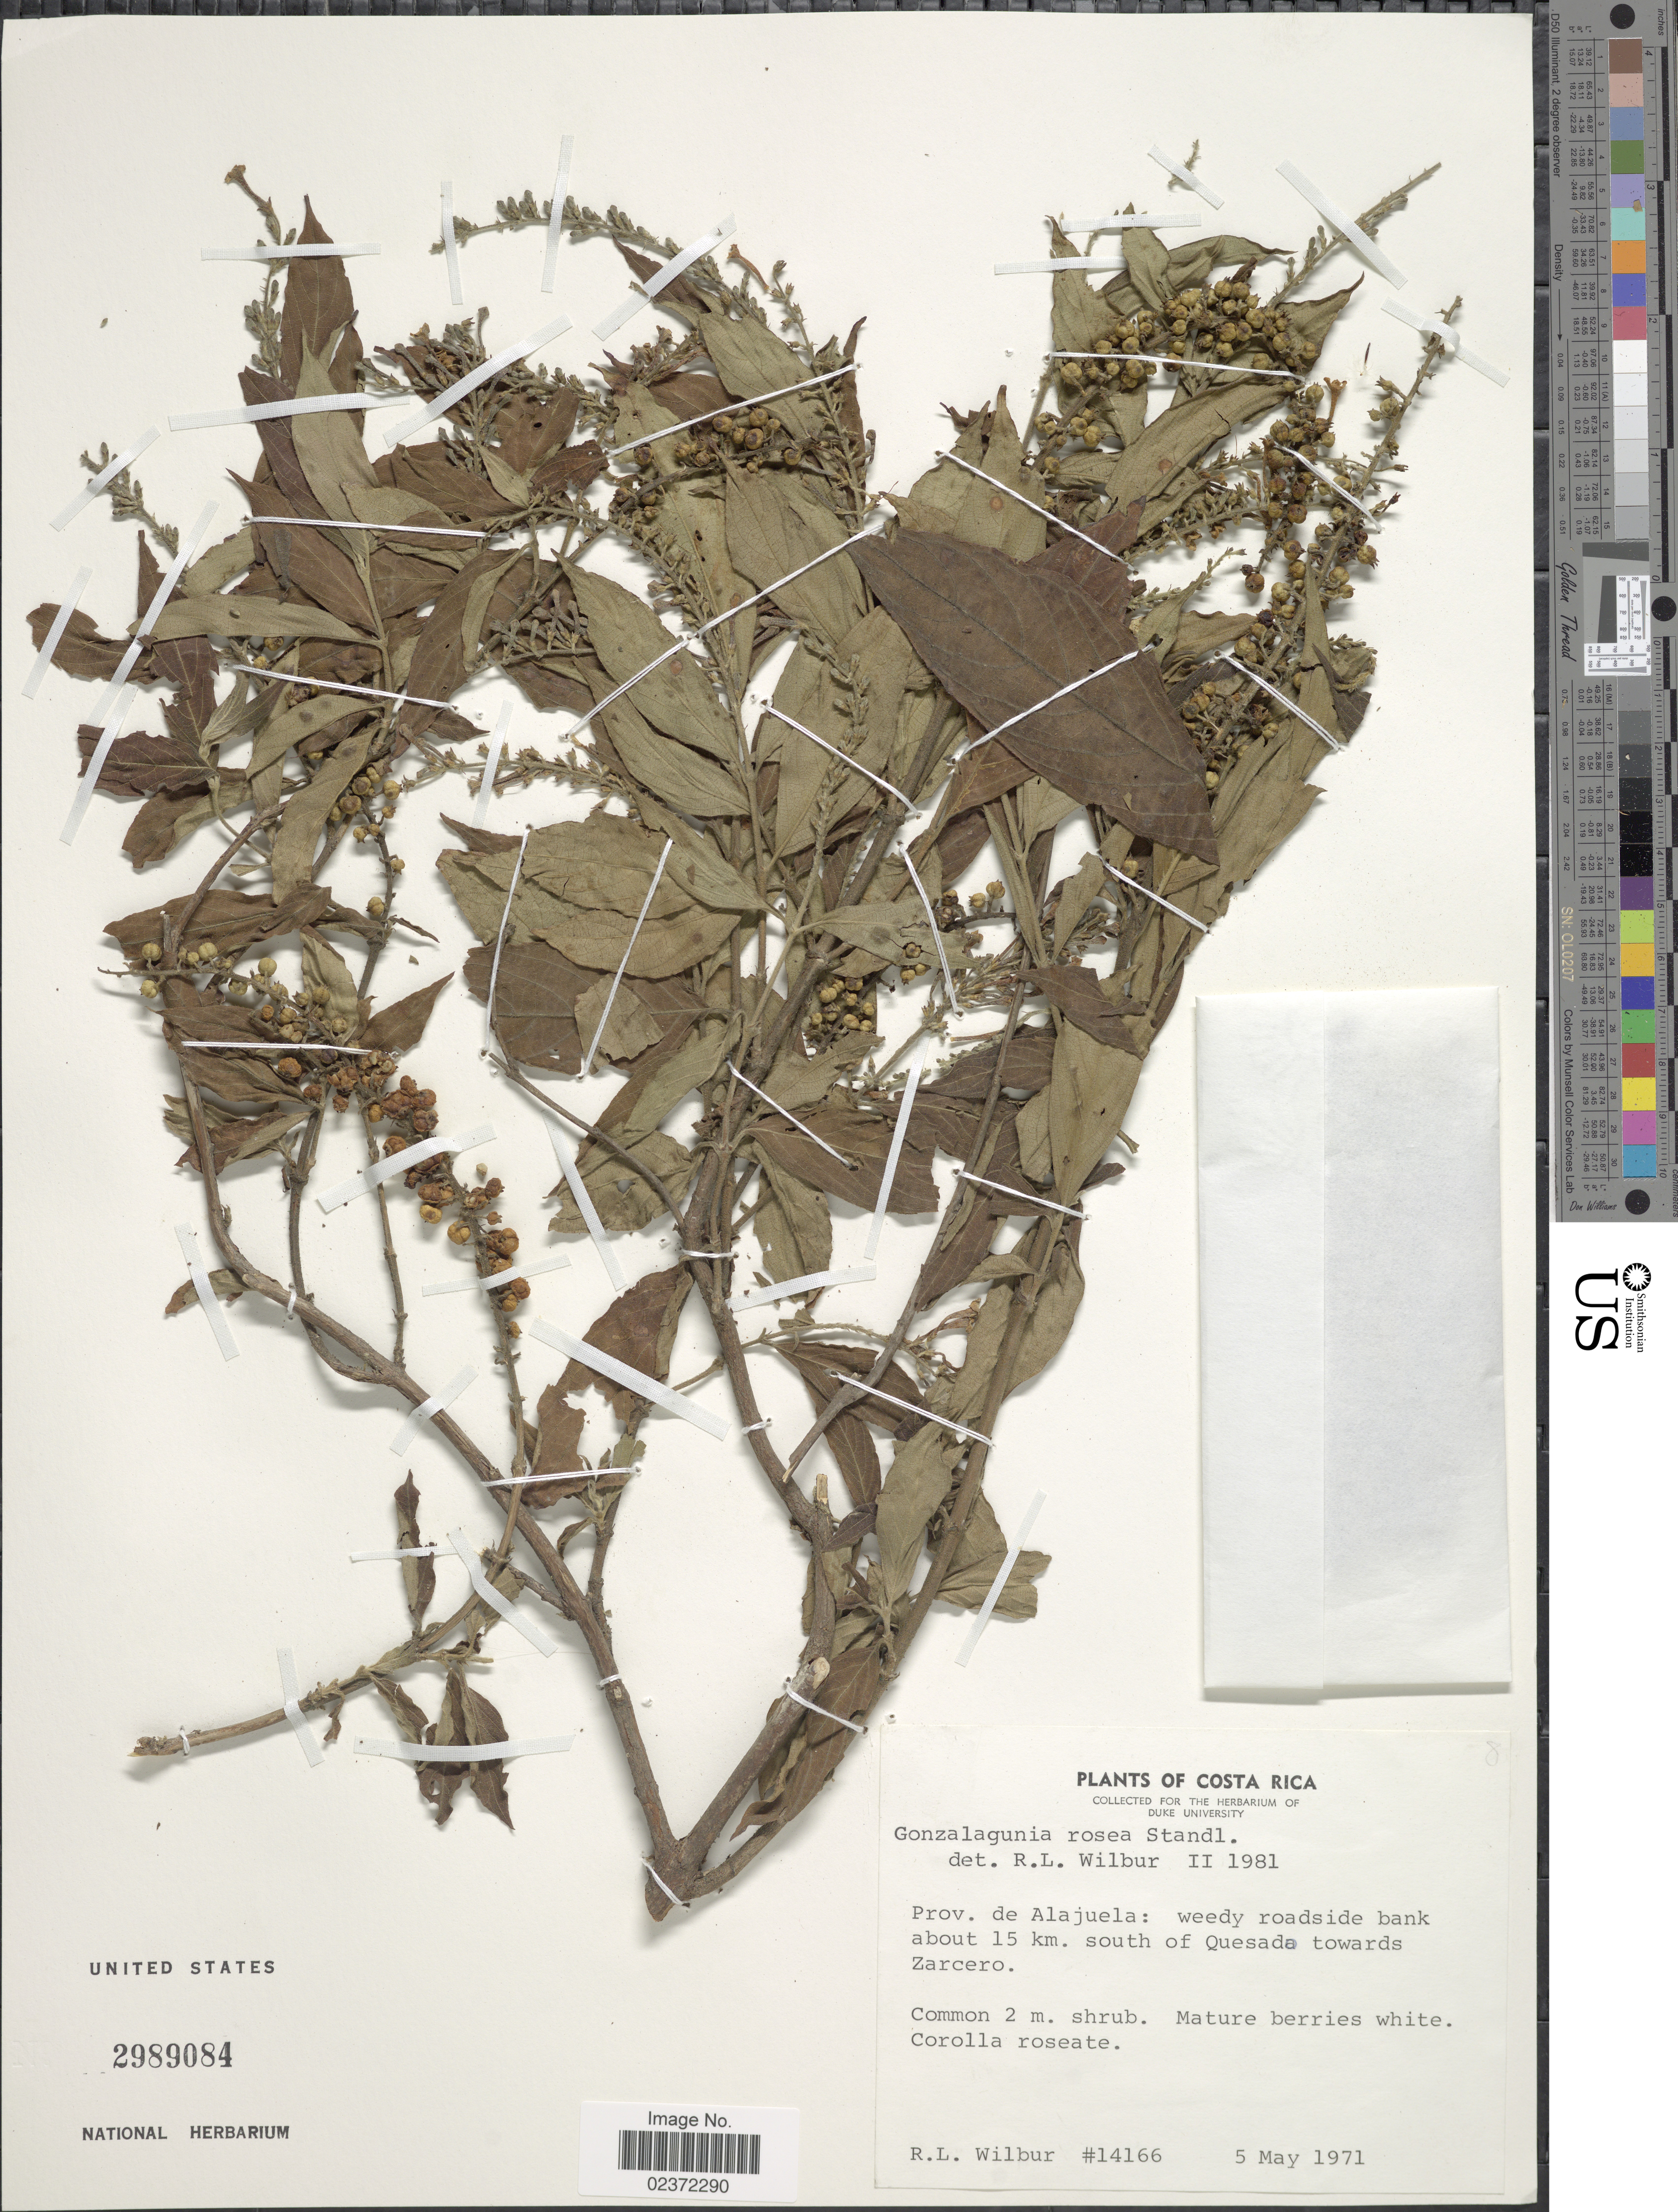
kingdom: Plantae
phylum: Tracheophyta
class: Magnoliopsida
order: Gentianales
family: Rubiaceae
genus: Gonzalagunia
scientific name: Gonzalagunia rosea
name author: Standl.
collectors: R. L. Wilbur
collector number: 14166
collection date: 1971-05-05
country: Costa Rica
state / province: Alajuela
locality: Weedy roadside bank about 15 km. south of Quesada towards Zarcero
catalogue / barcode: US 2989084